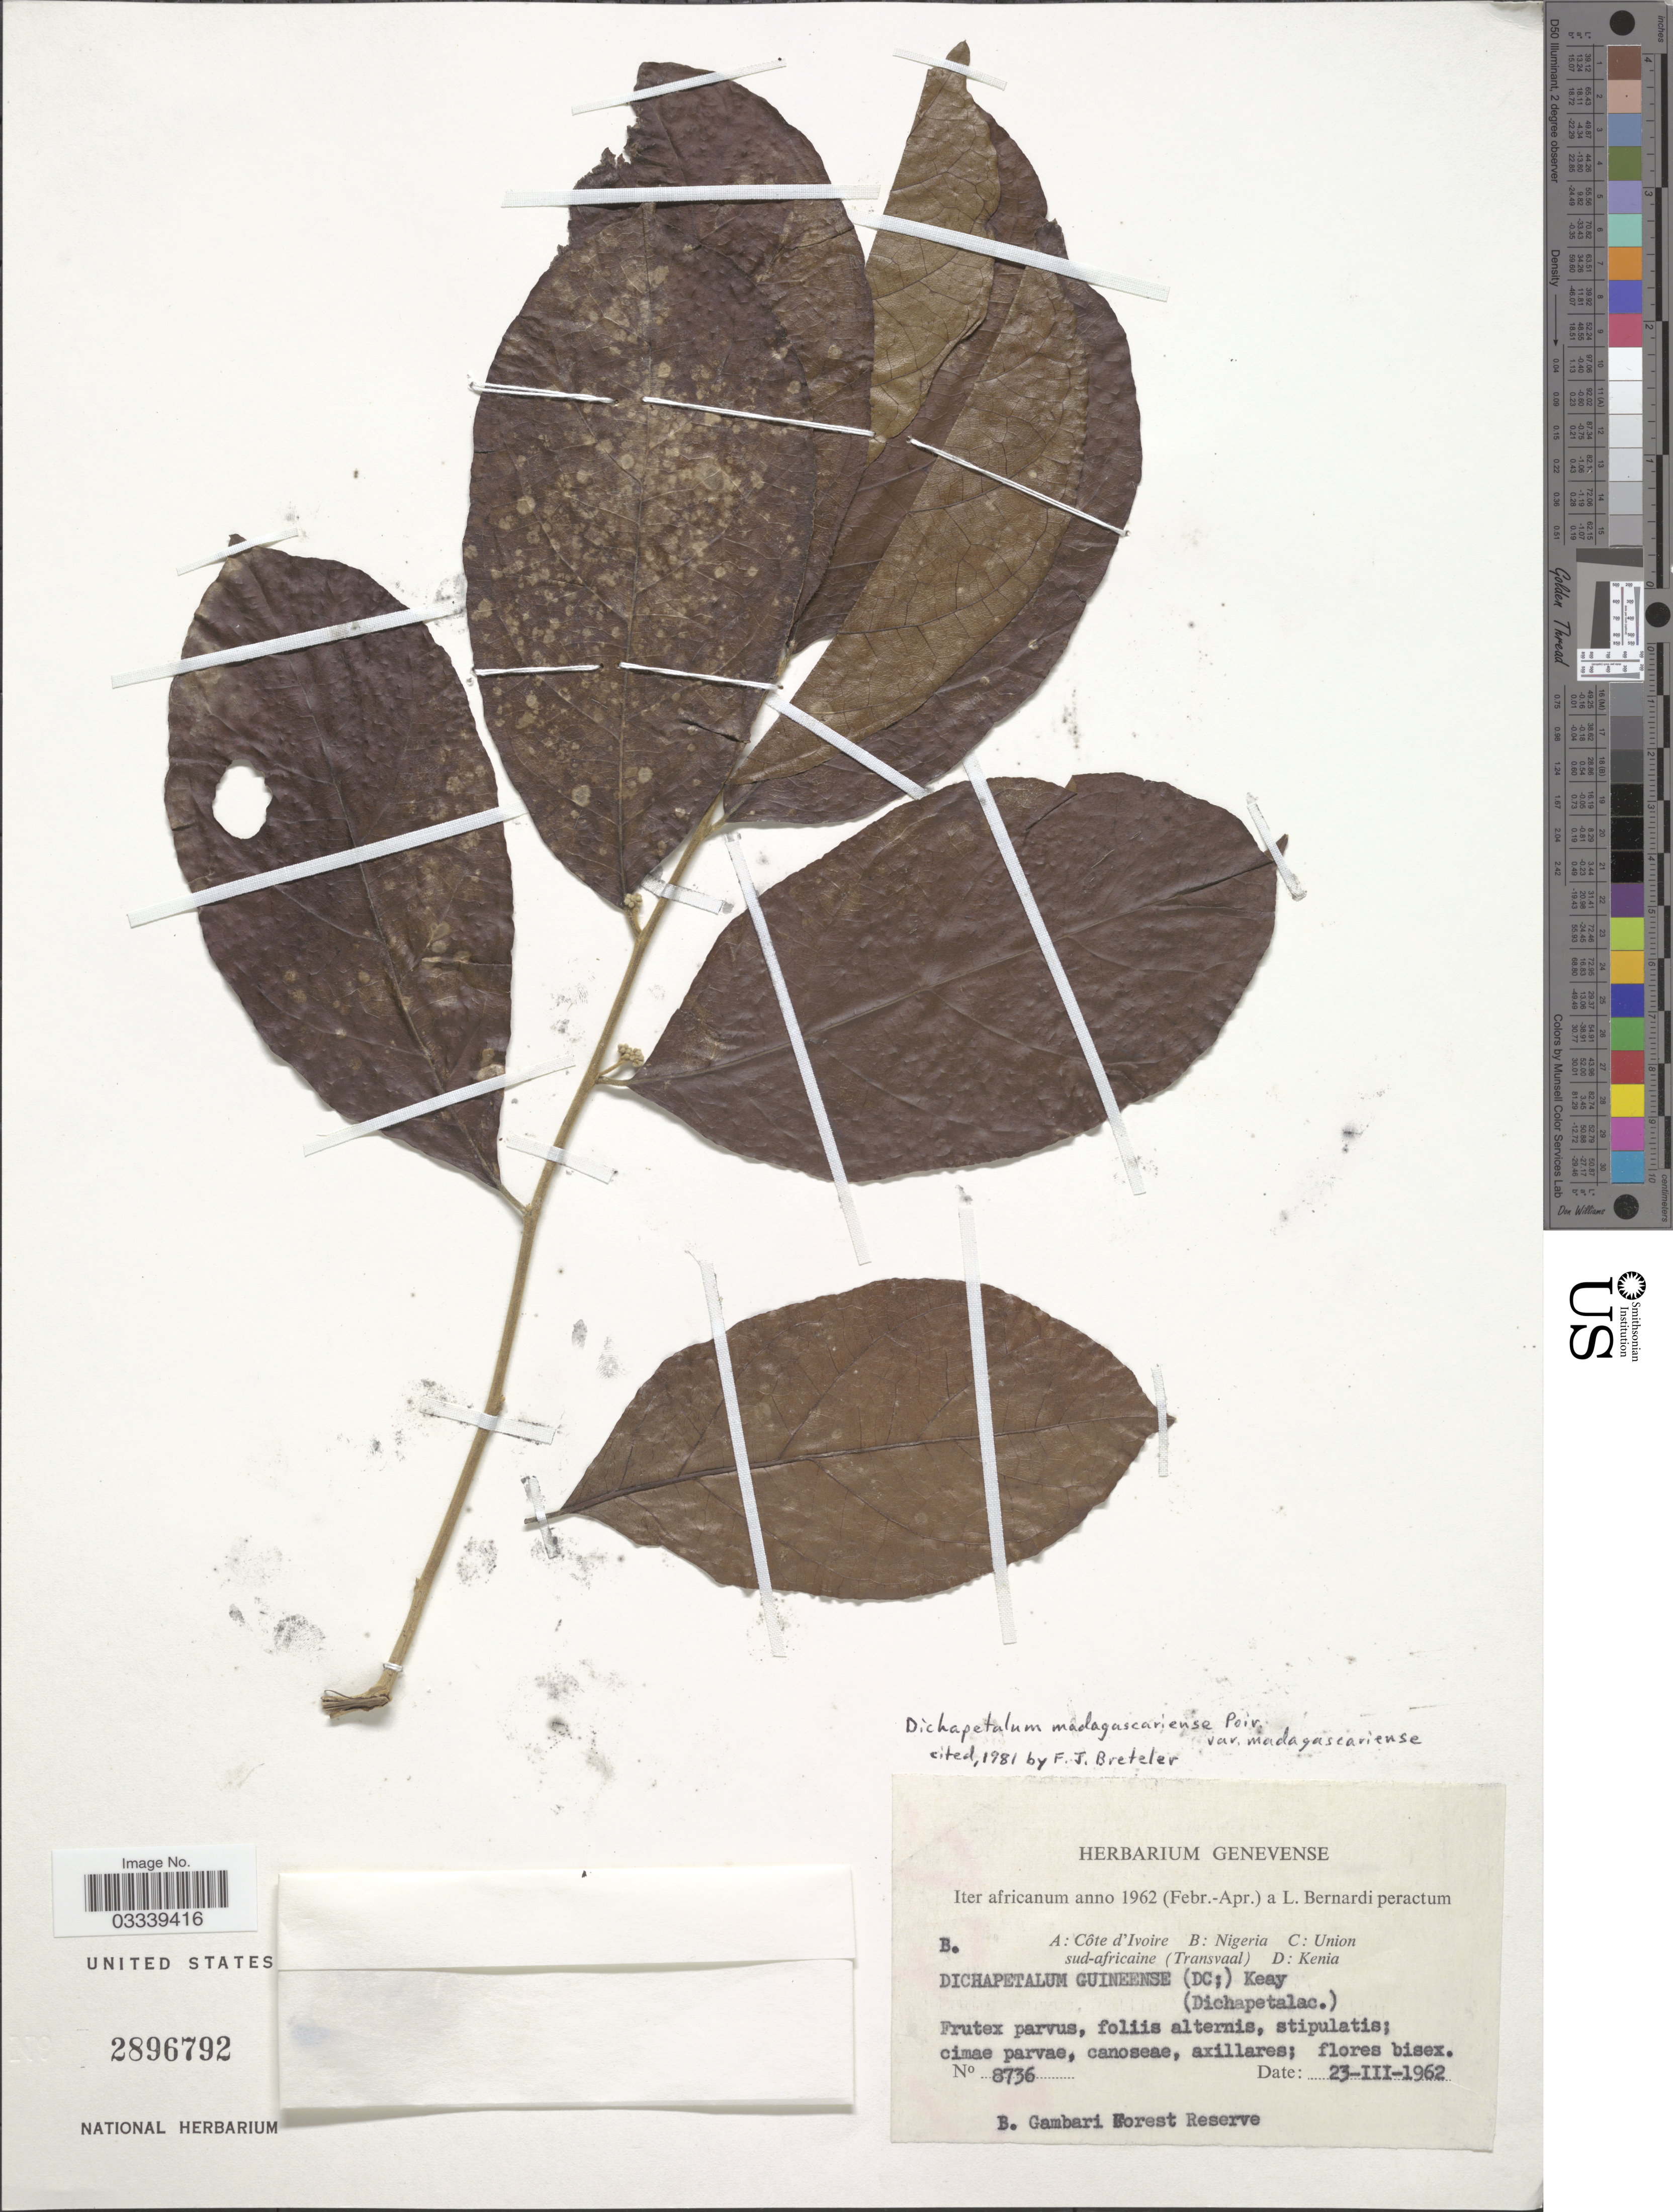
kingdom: Plantae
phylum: Tracheophyta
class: Magnoliopsida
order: Malpighiales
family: Dichapetalaceae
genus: Dichapetalum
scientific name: Dichapetalum madagascariense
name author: Poir.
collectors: L. Bernardi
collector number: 8736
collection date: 1962-03-23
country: Nigeria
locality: Gambari Forest Reserve.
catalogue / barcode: US 2896792